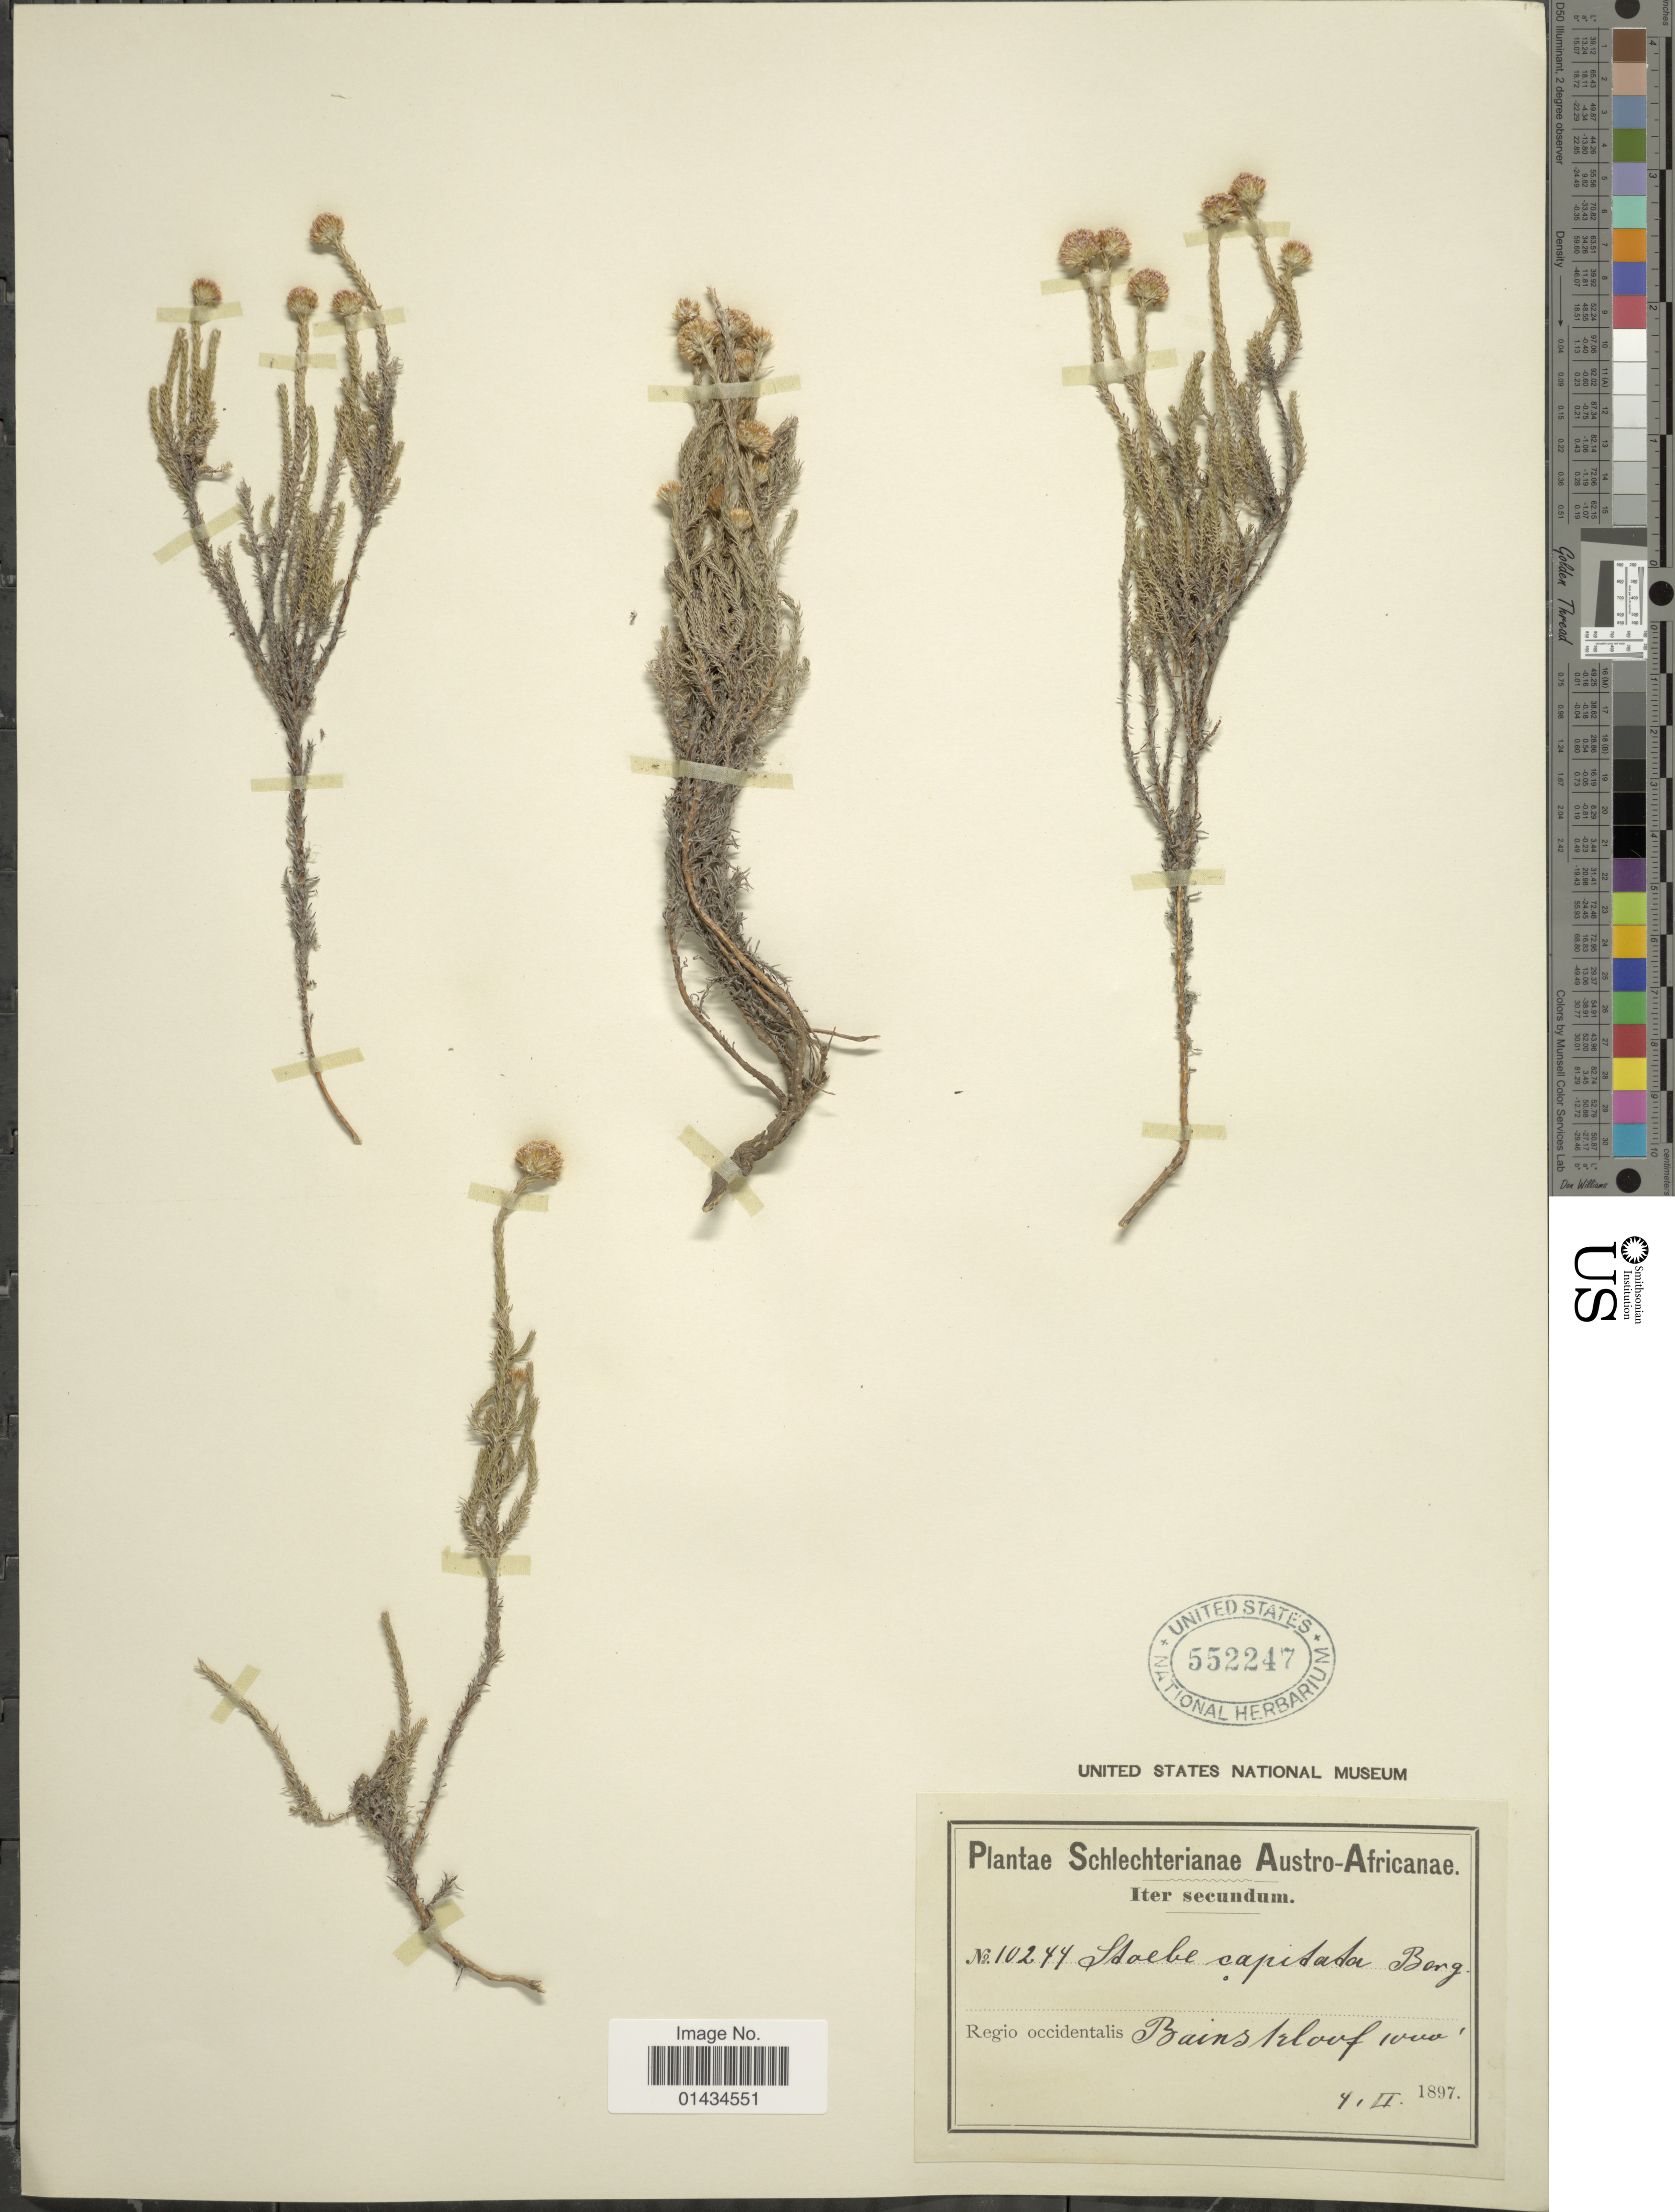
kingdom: Plantae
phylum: Tracheophyta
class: Magnoliopsida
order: Asterales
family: Asteraceae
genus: Stoebe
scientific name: Stoebe capitata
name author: P.J. Bergius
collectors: Schlechter, --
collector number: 10244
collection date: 1897-02-04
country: South Africa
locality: Austro-Africanae, Regio occidentalis Bains kloof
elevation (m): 305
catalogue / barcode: US 552247